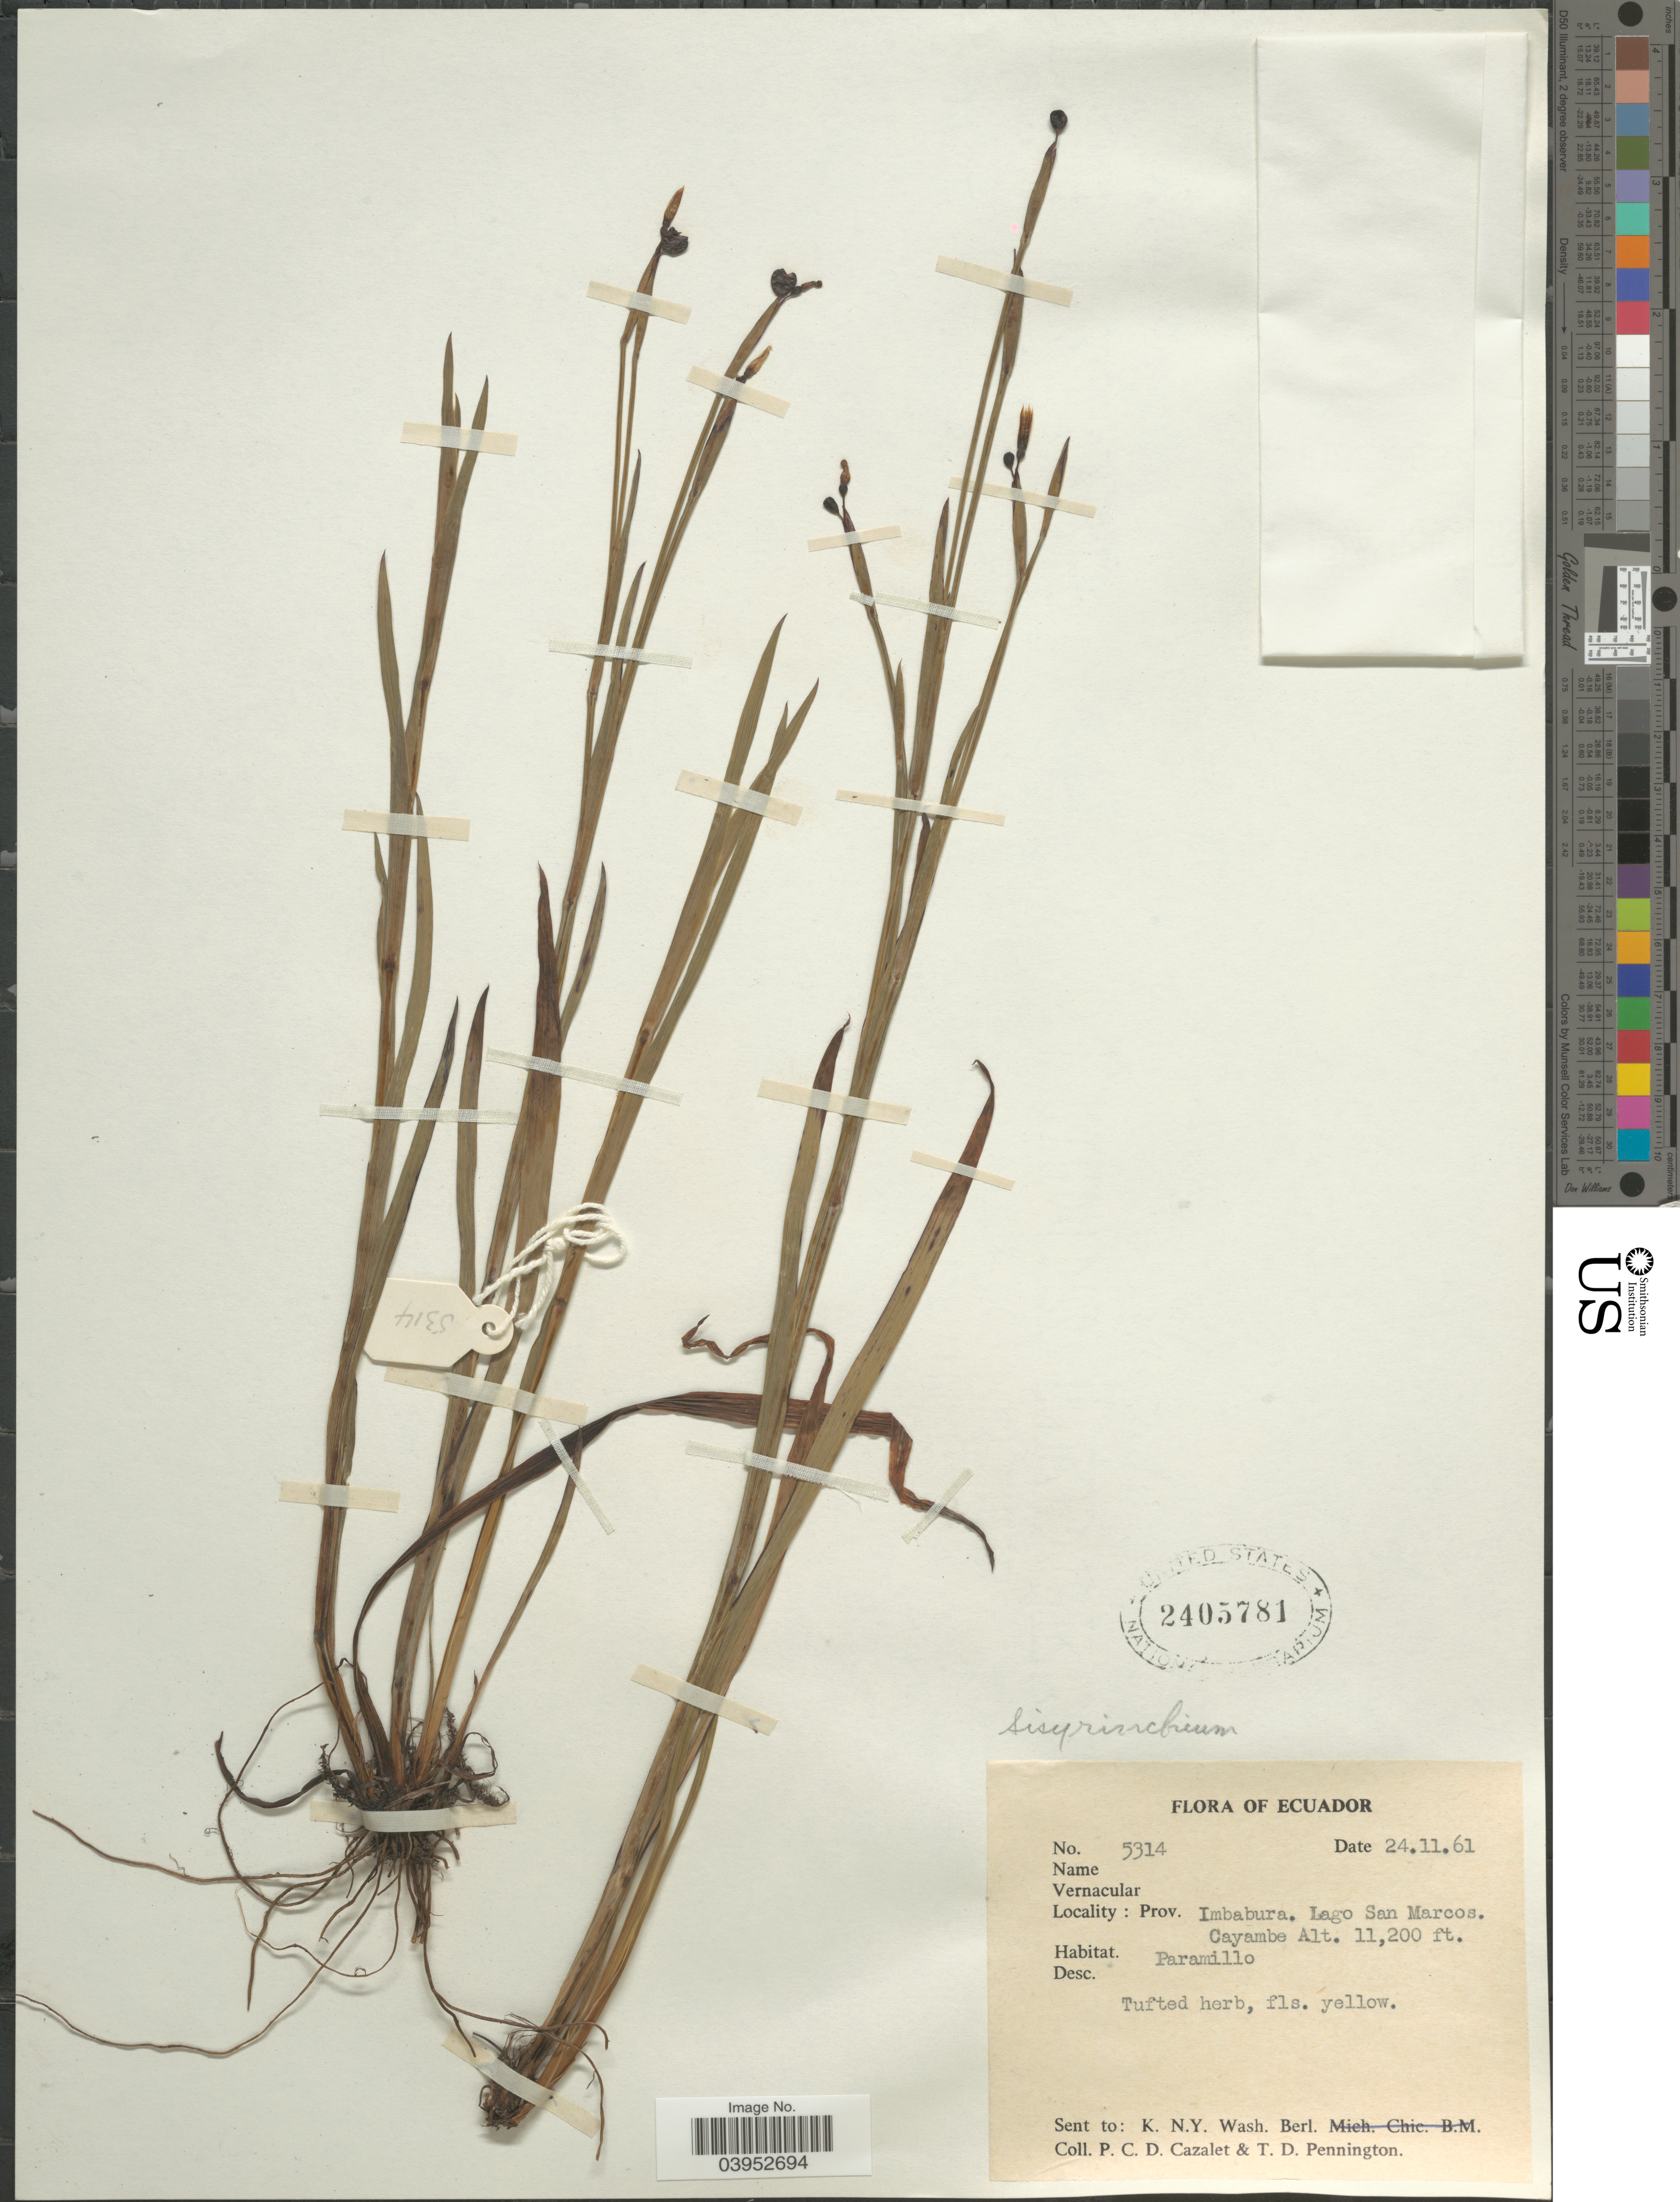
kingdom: Plantae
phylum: Tracheophyta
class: Liliopsida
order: Asparagales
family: Iridaceae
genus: Sisyrinchium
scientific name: Sisyrinchium sp.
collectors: P. C. D. Cazalet & T. D. Pennington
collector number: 5314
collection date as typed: Transcribed d/m/y: 24/11/61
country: Ecuador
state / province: Imbabura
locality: Lago San Marcos. Cayambe.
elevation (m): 3414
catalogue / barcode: US 2405781